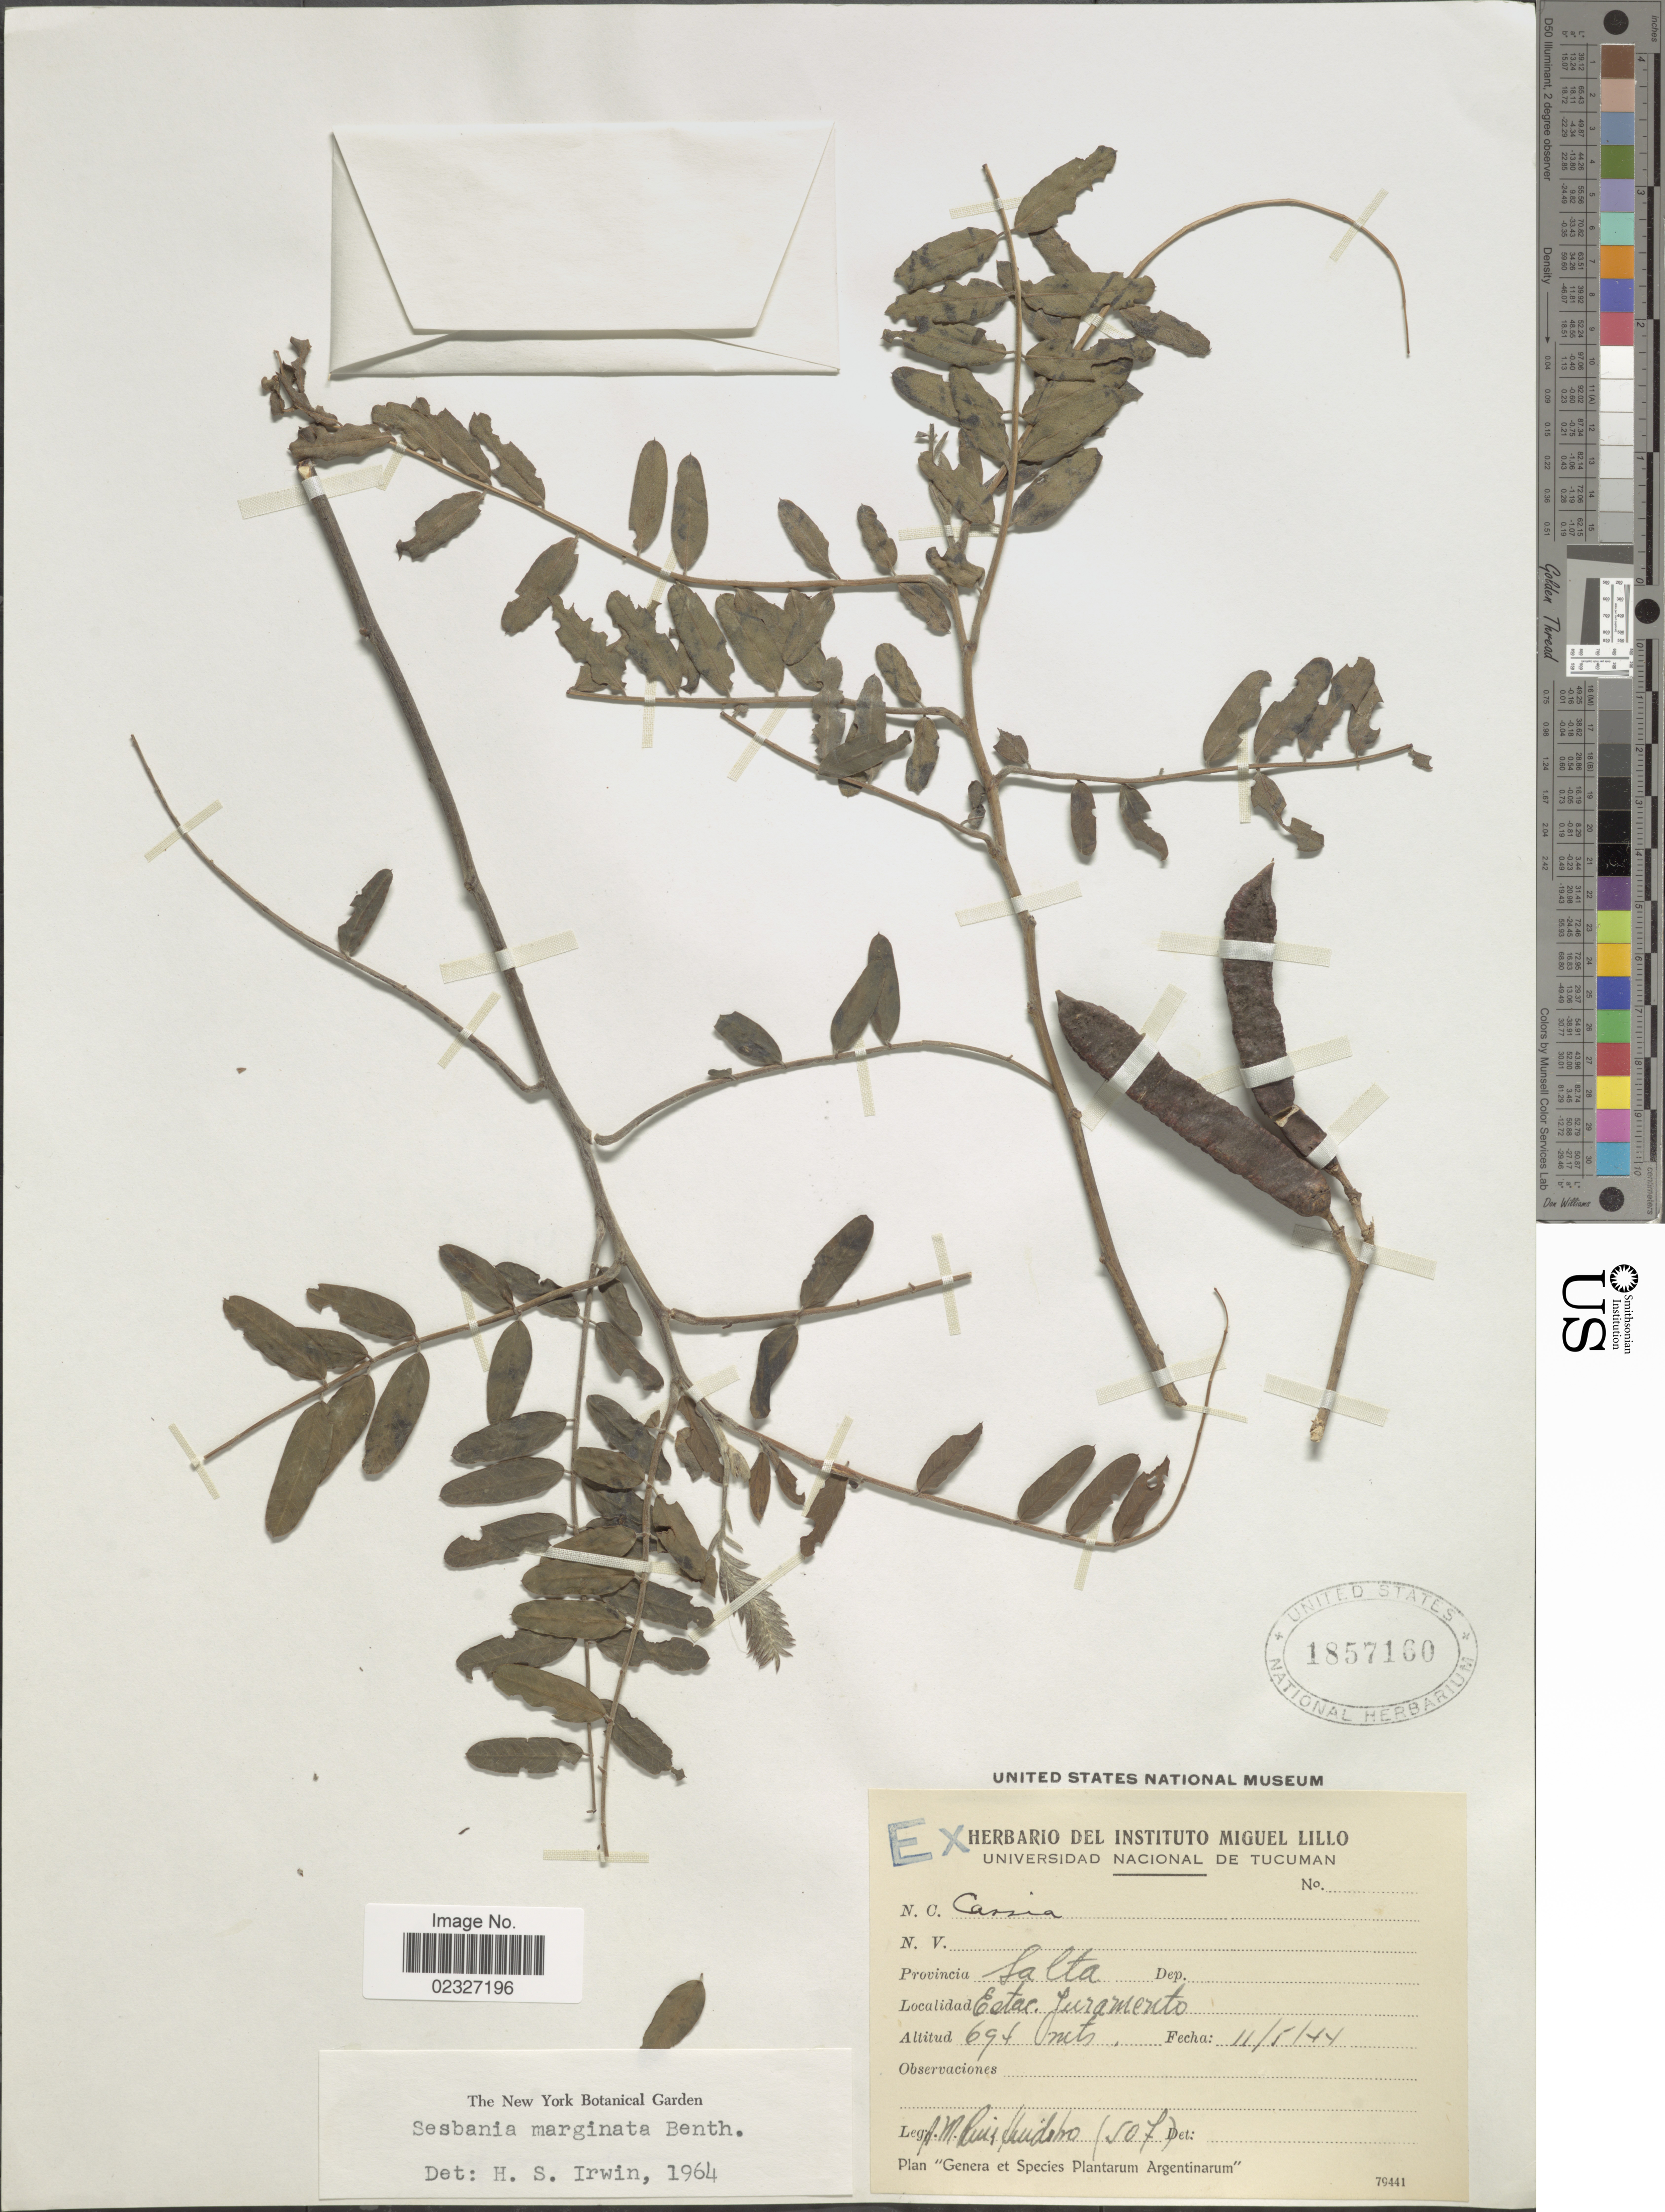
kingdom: Plantae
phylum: Tracheophyta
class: Magnoliopsida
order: Fabales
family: Fabaceae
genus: Sesbania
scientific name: Sesbania marginata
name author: Benth.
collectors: A. M. R. Huidobro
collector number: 507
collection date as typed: Transcribed d/m/y: 11/5/44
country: Argentina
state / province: Salta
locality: Estac. Juramento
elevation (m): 694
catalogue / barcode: US 1857160